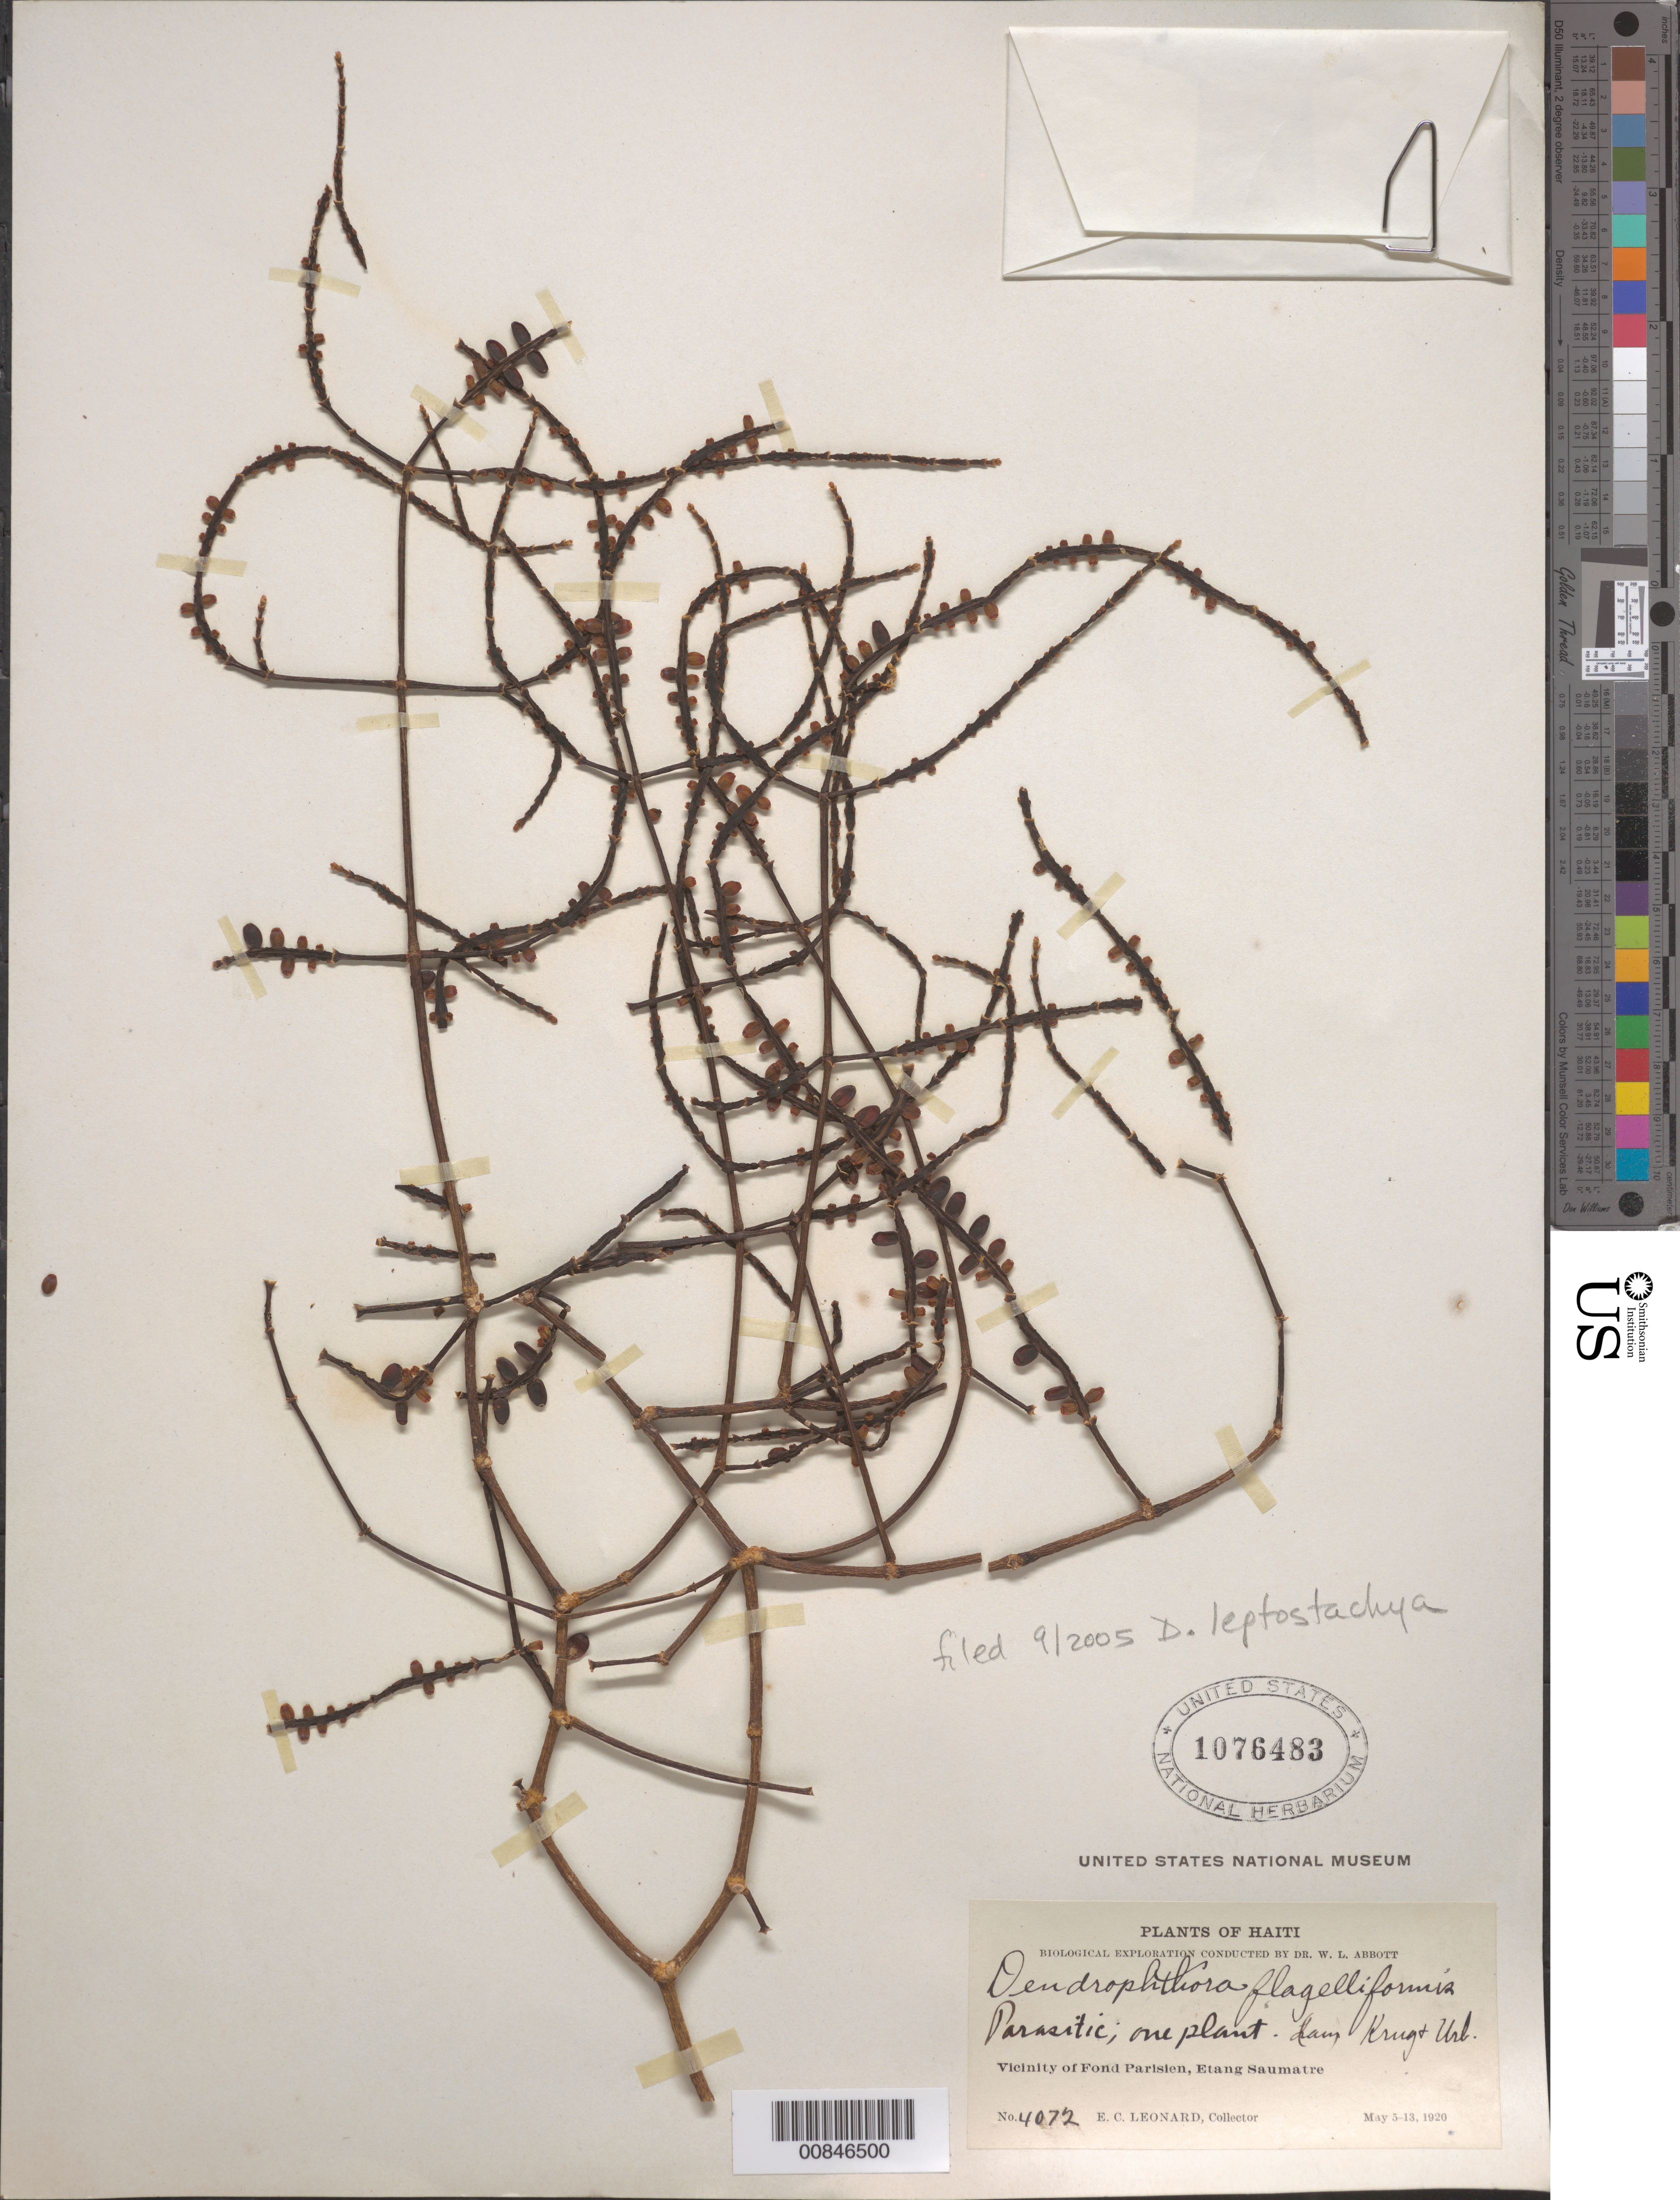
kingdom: Plantae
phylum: Tracheophyta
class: Magnoliopsida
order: Santalales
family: Viscaceae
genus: Dendrophthora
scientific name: Dendrophthora flagelliformis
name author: (Lam.) Krug & Urb.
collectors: E. C. Leonard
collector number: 4072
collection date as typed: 05 May 1920 to 13 May 1920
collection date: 1920-05-05/1920-05-13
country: Haiti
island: Hispaniola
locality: Vicinity of Fond Parisien, Etang Saumatre.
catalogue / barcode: US 1076483